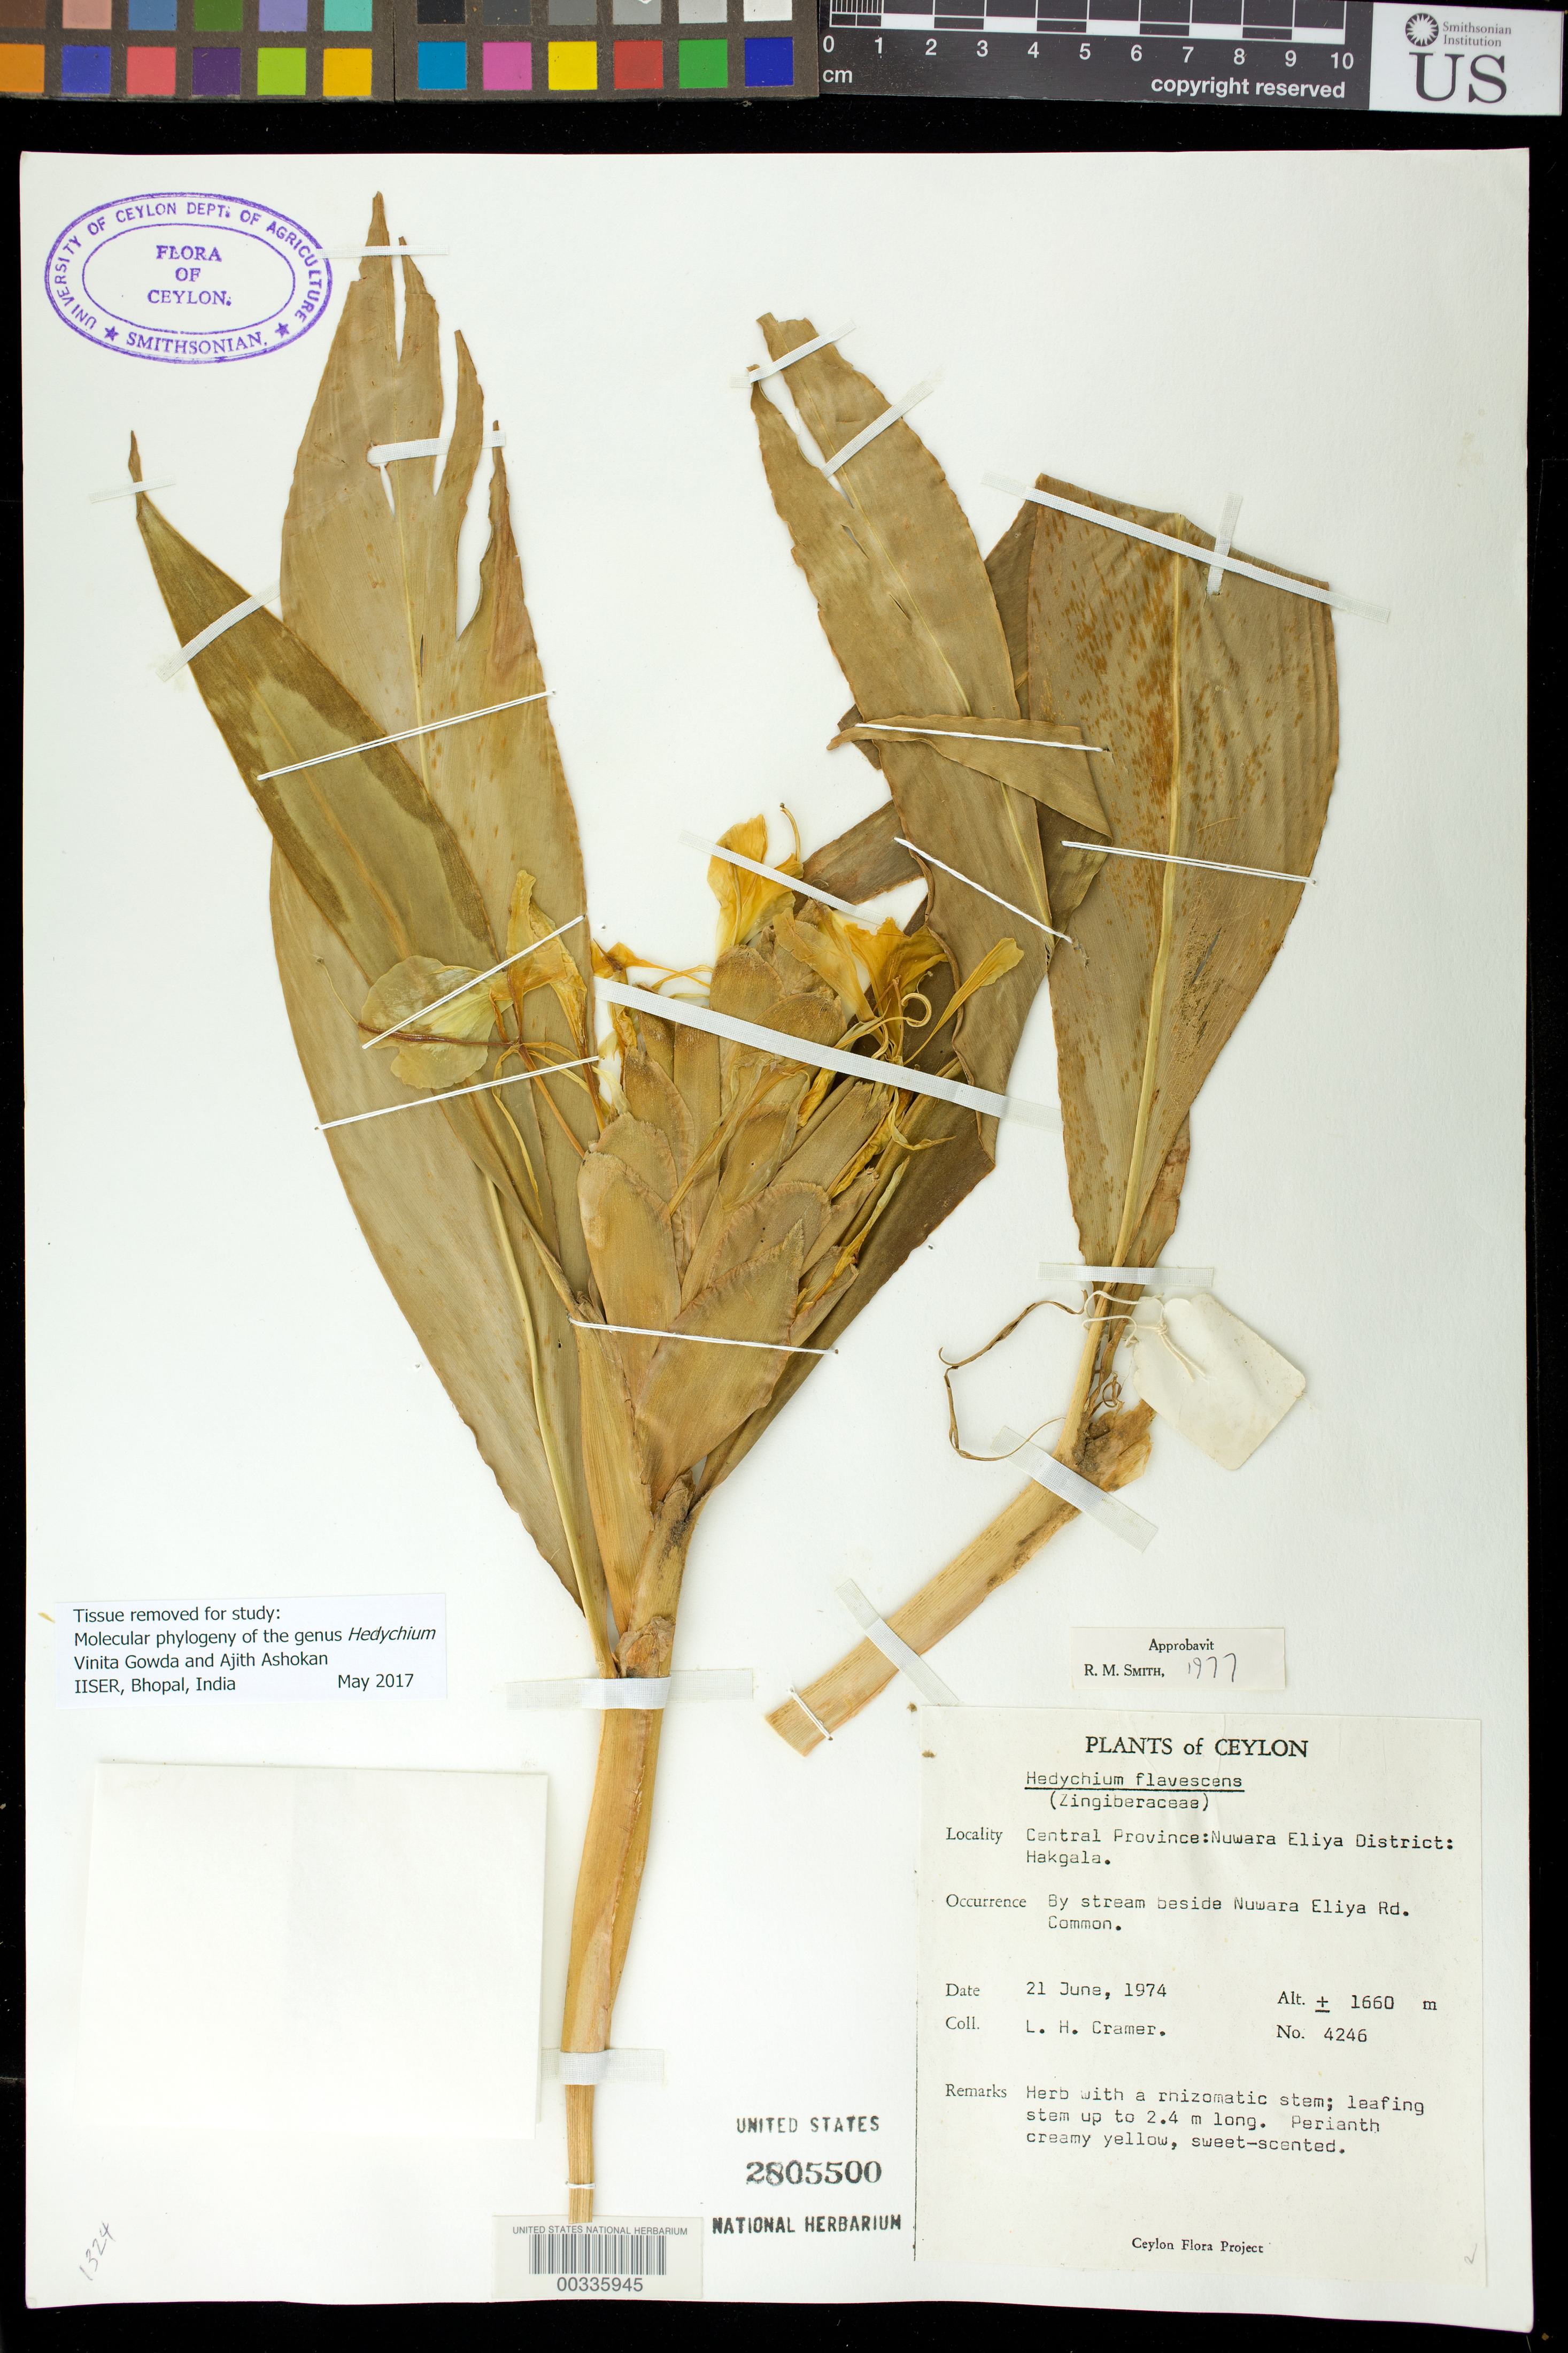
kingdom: Plantae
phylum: Tracheophyta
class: Liliopsida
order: Zingiberales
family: Zingiberaceae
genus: Hedychium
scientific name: Hedychium flavescens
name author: Carey ex Roscoe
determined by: Smith, R. M.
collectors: L. H. Cramer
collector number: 4246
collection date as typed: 21 Jun 1974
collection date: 1974-06-21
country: Sri Lanka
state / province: Central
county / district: Nuwara Eliya Dist.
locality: Plants of ceylon, hakgala, by stream beside nuwara eliya rd.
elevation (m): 1660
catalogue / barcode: US 2805500